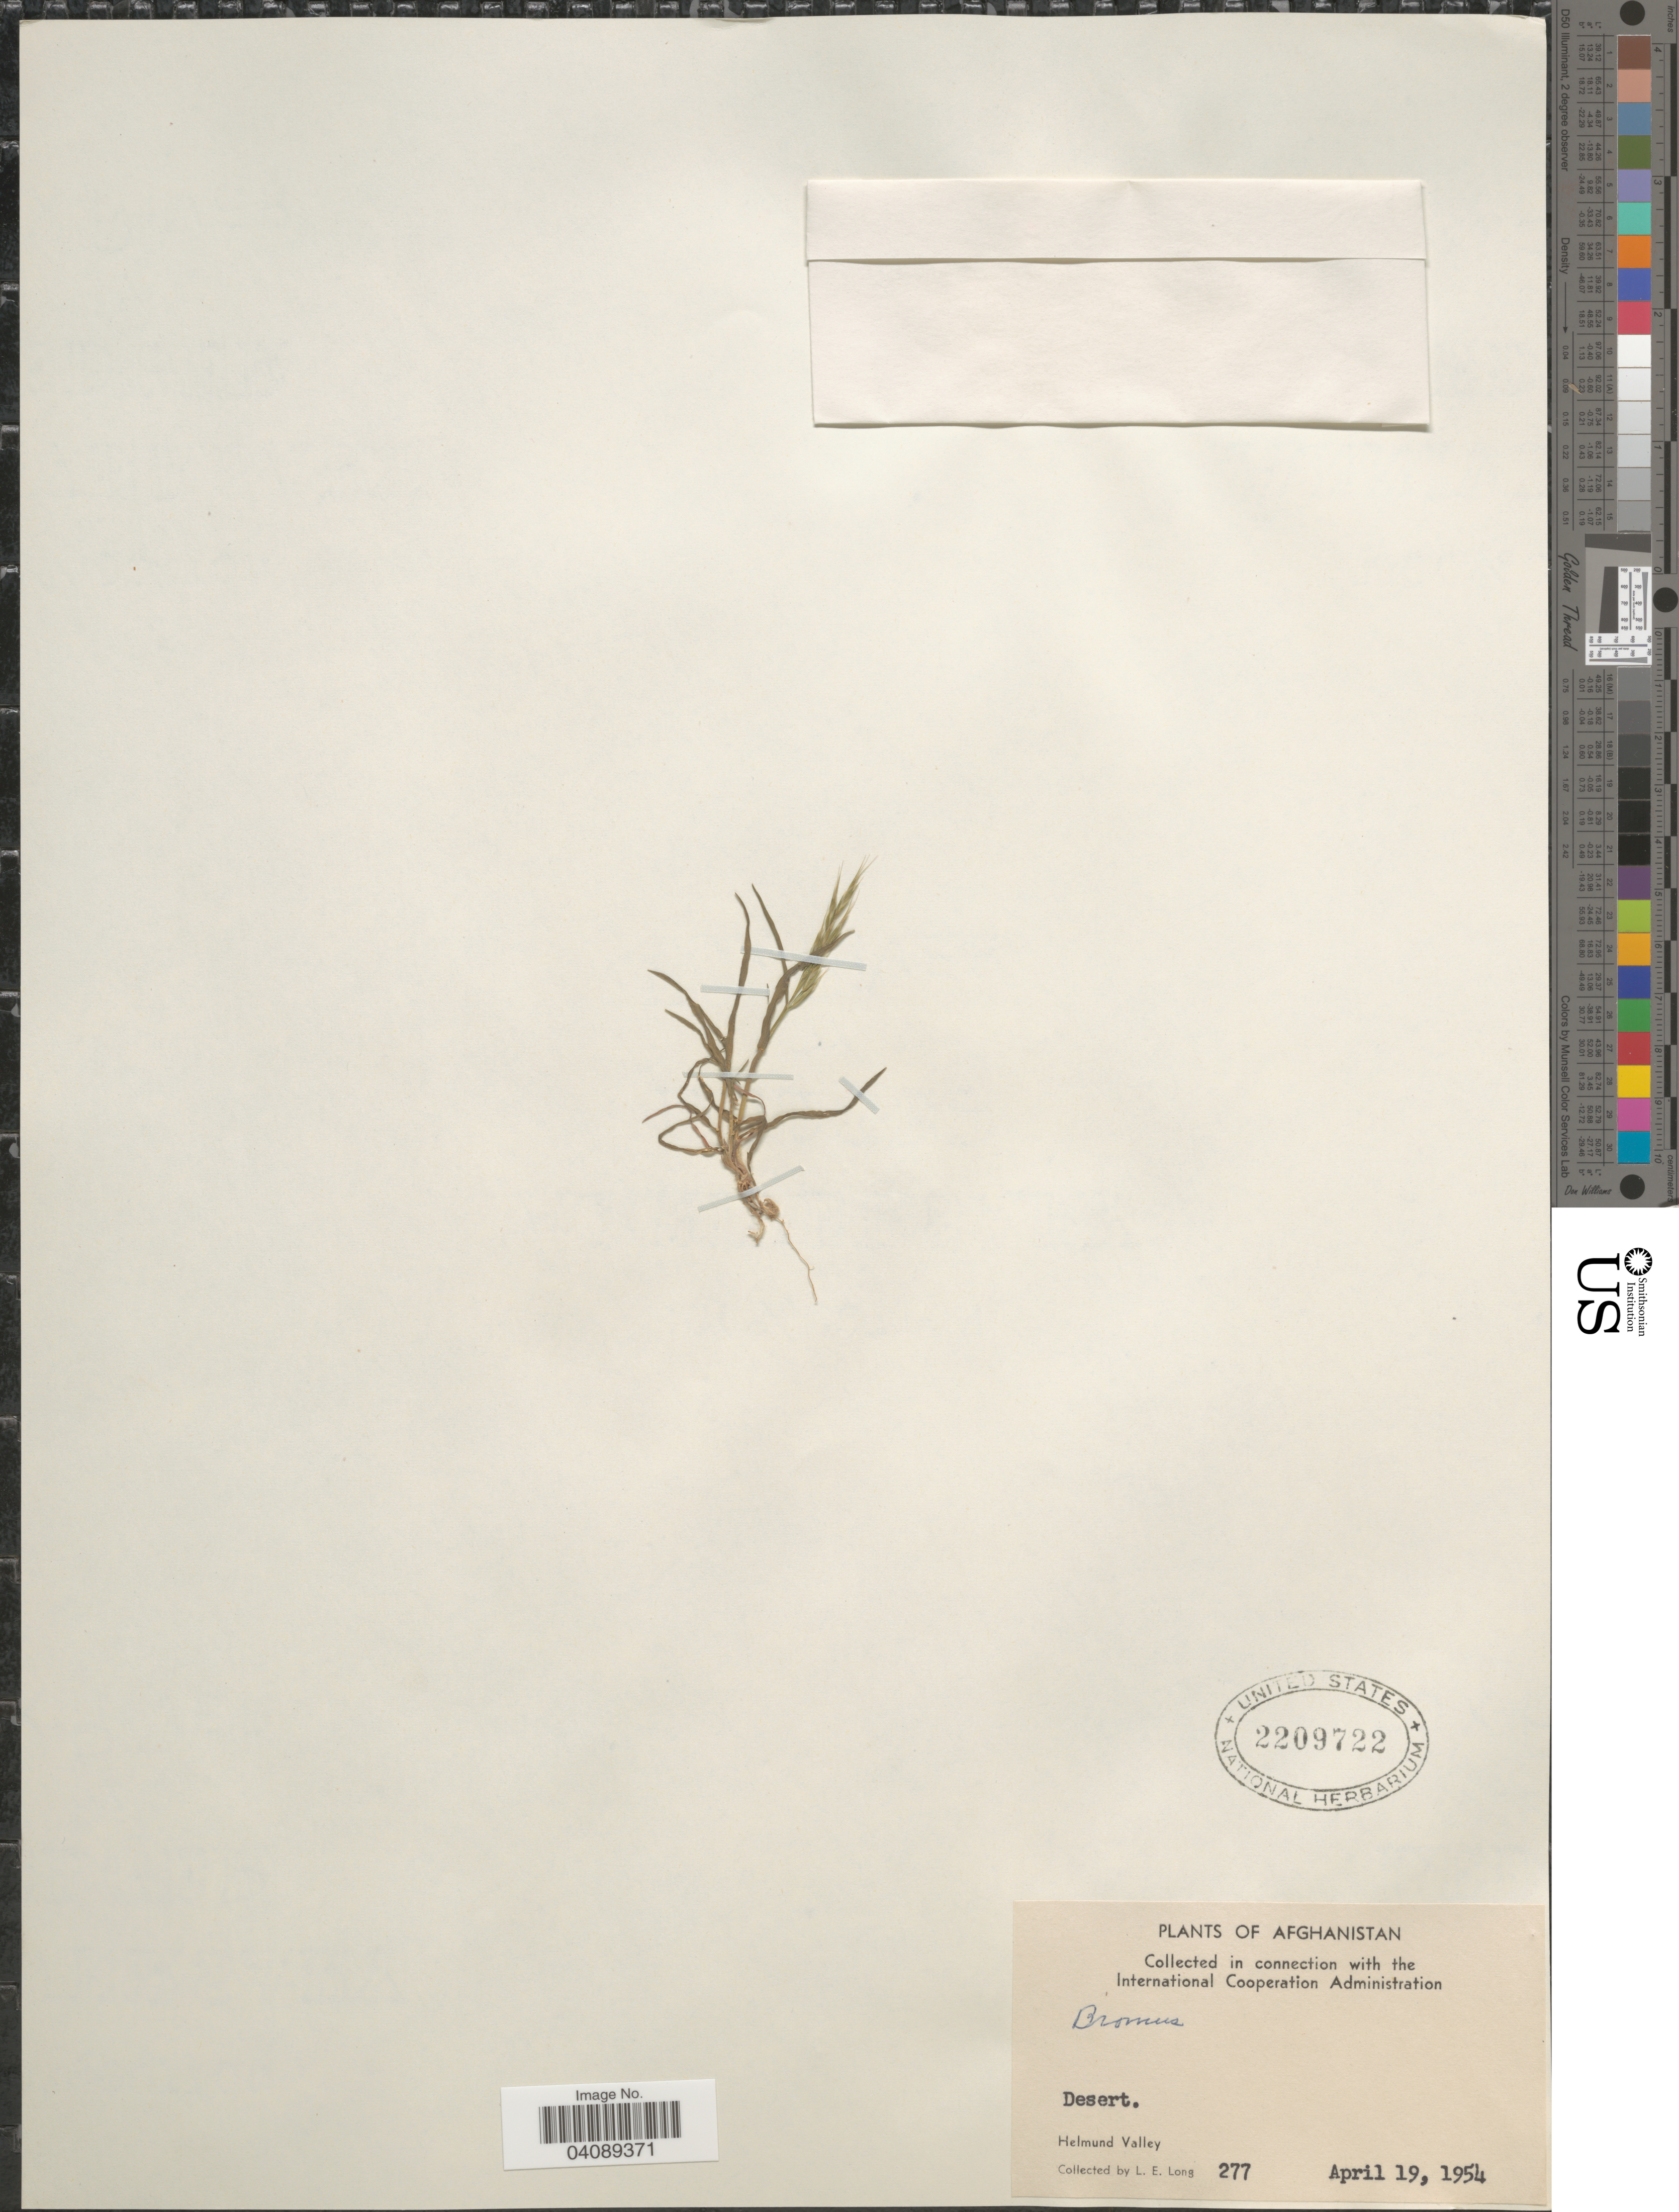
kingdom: Plantae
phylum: Tracheophyta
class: Liliopsida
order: Poales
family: Poaceae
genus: Bromus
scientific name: Bromus sp.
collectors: L. E. Long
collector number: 277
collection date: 1954-04-19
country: Afghanistan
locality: Desert. Helmund Valley.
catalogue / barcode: US 2209722